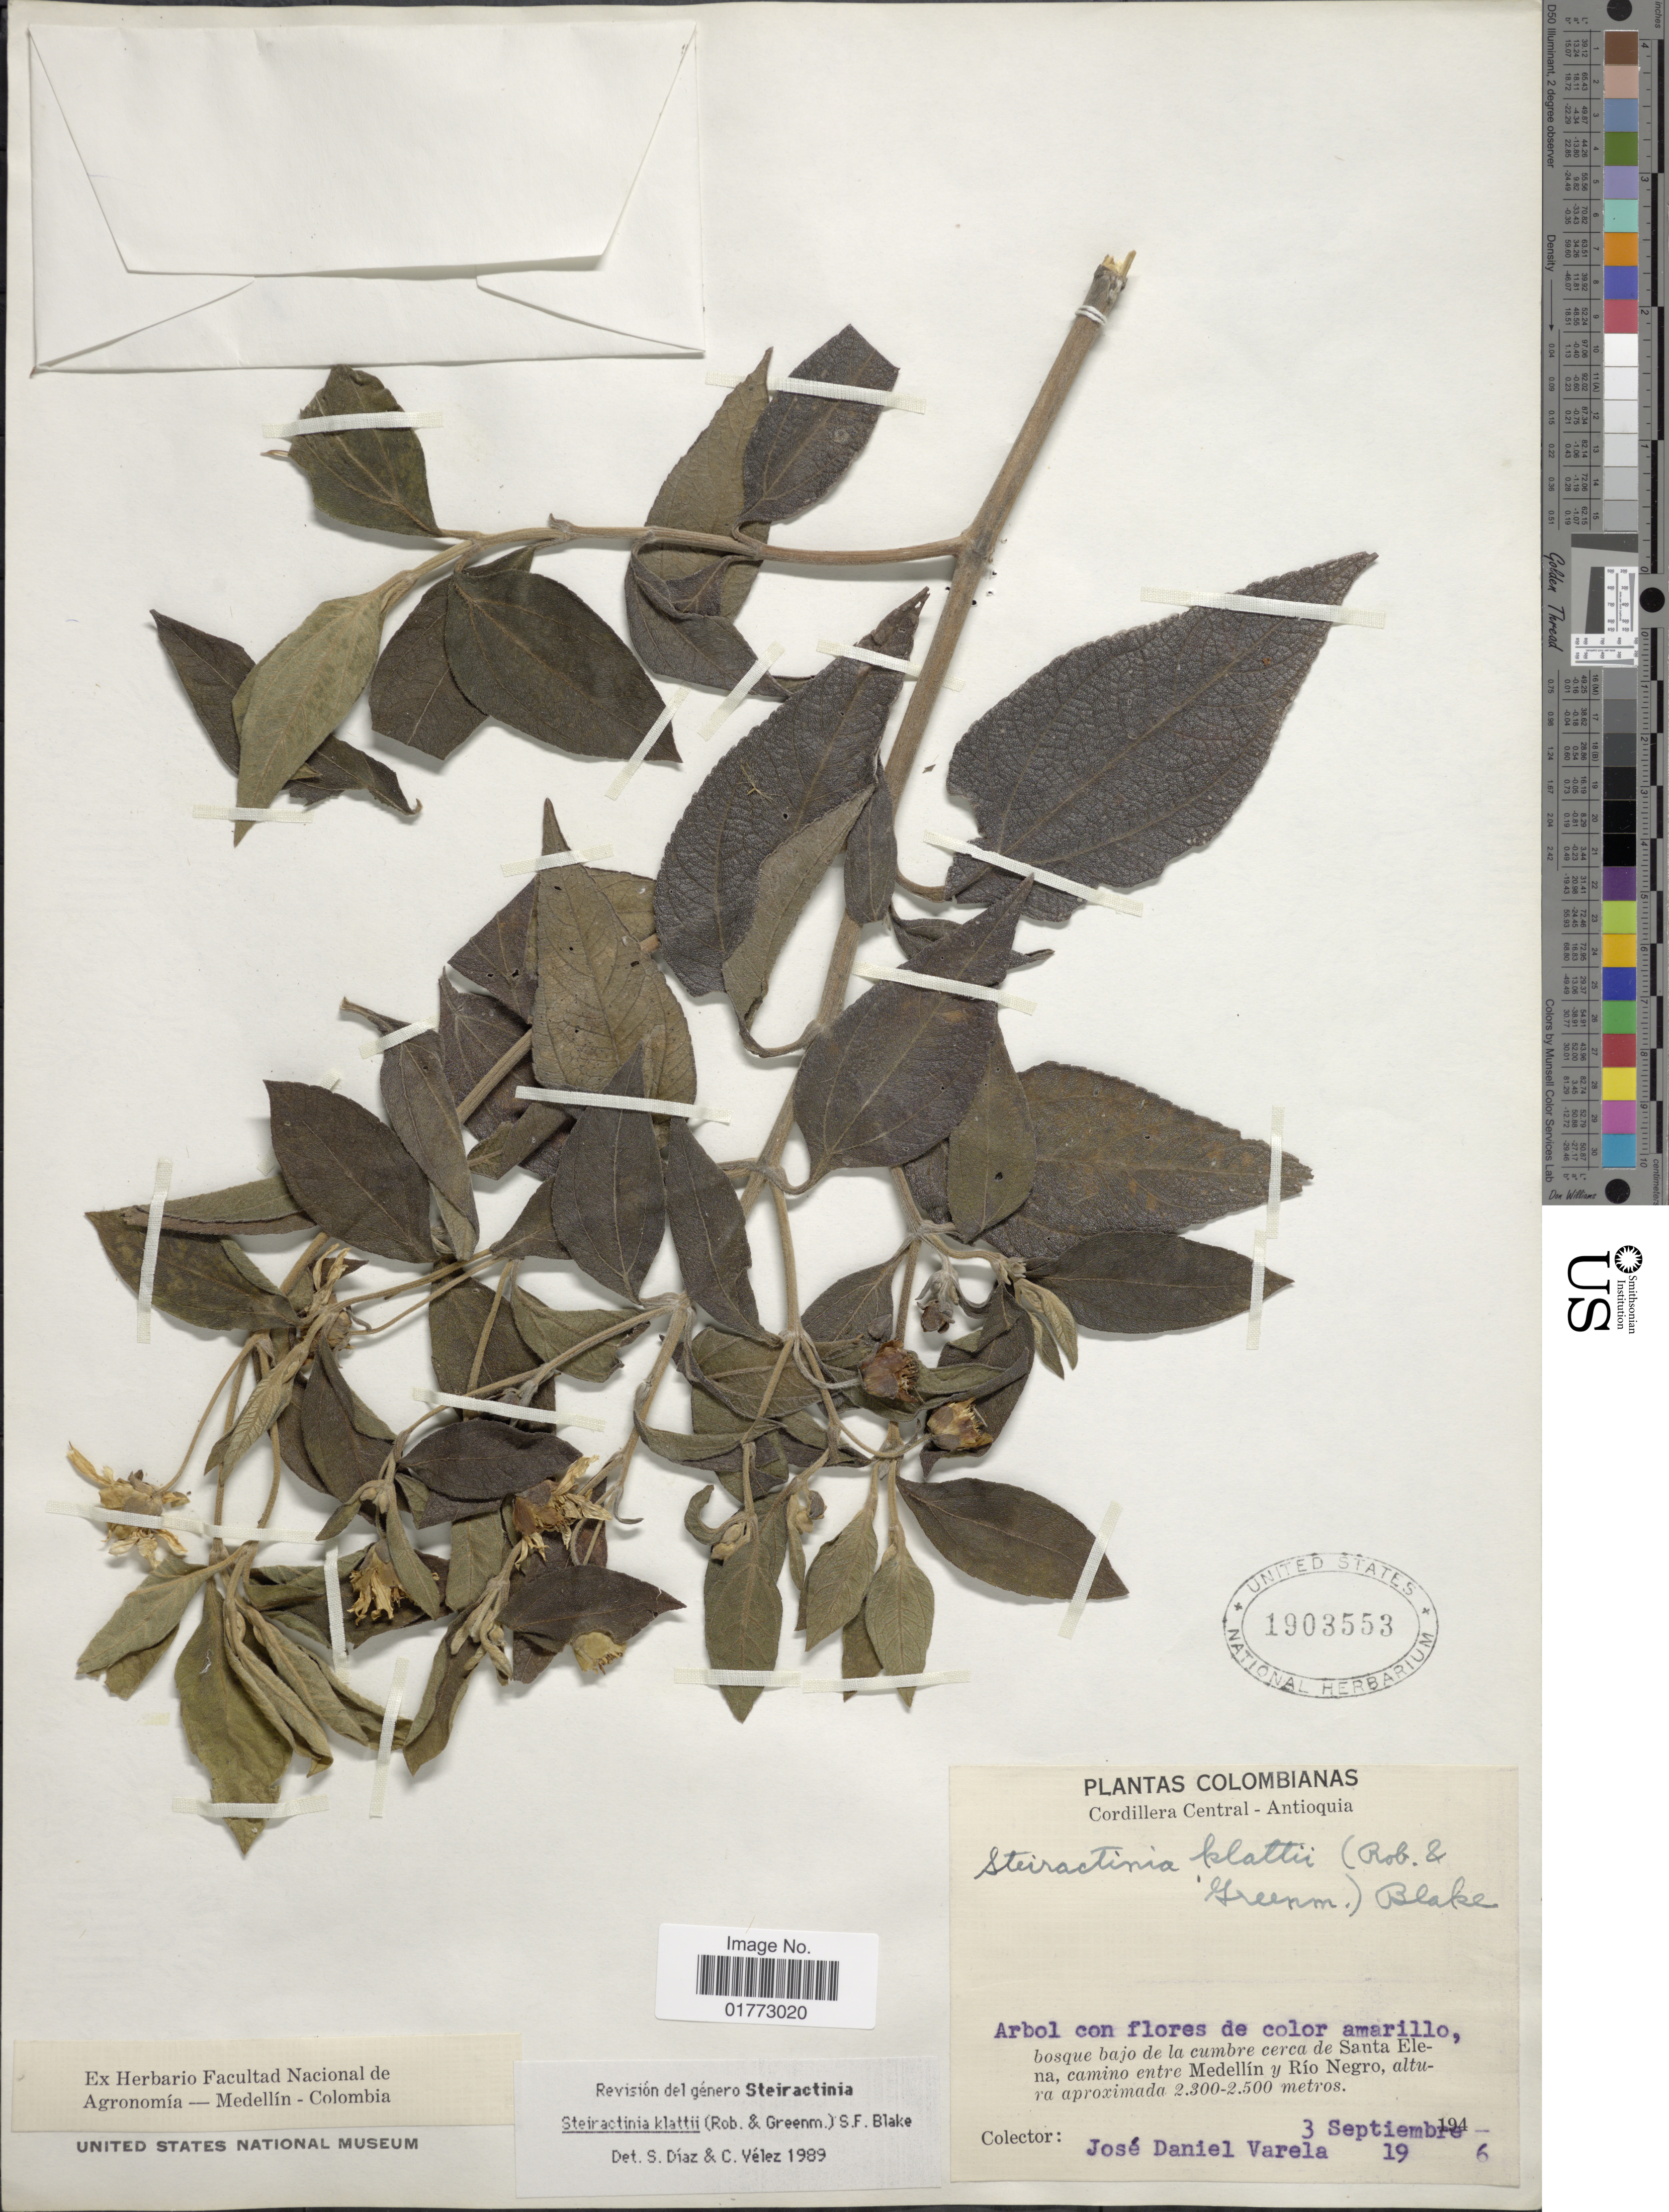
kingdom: Plantae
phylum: Tracheophyta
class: Magnoliopsida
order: Asterales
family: Asteraceae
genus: Steiractinia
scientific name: Steiractinia klattii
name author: S.F. Blake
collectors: J. Varela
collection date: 1946-09-03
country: Colombia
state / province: Antioquia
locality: Cordillera Central, bosque bajo de la cumbre cerca de Santa Elena, camino entre Medellin y Rio Negro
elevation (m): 2300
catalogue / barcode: US 1903553